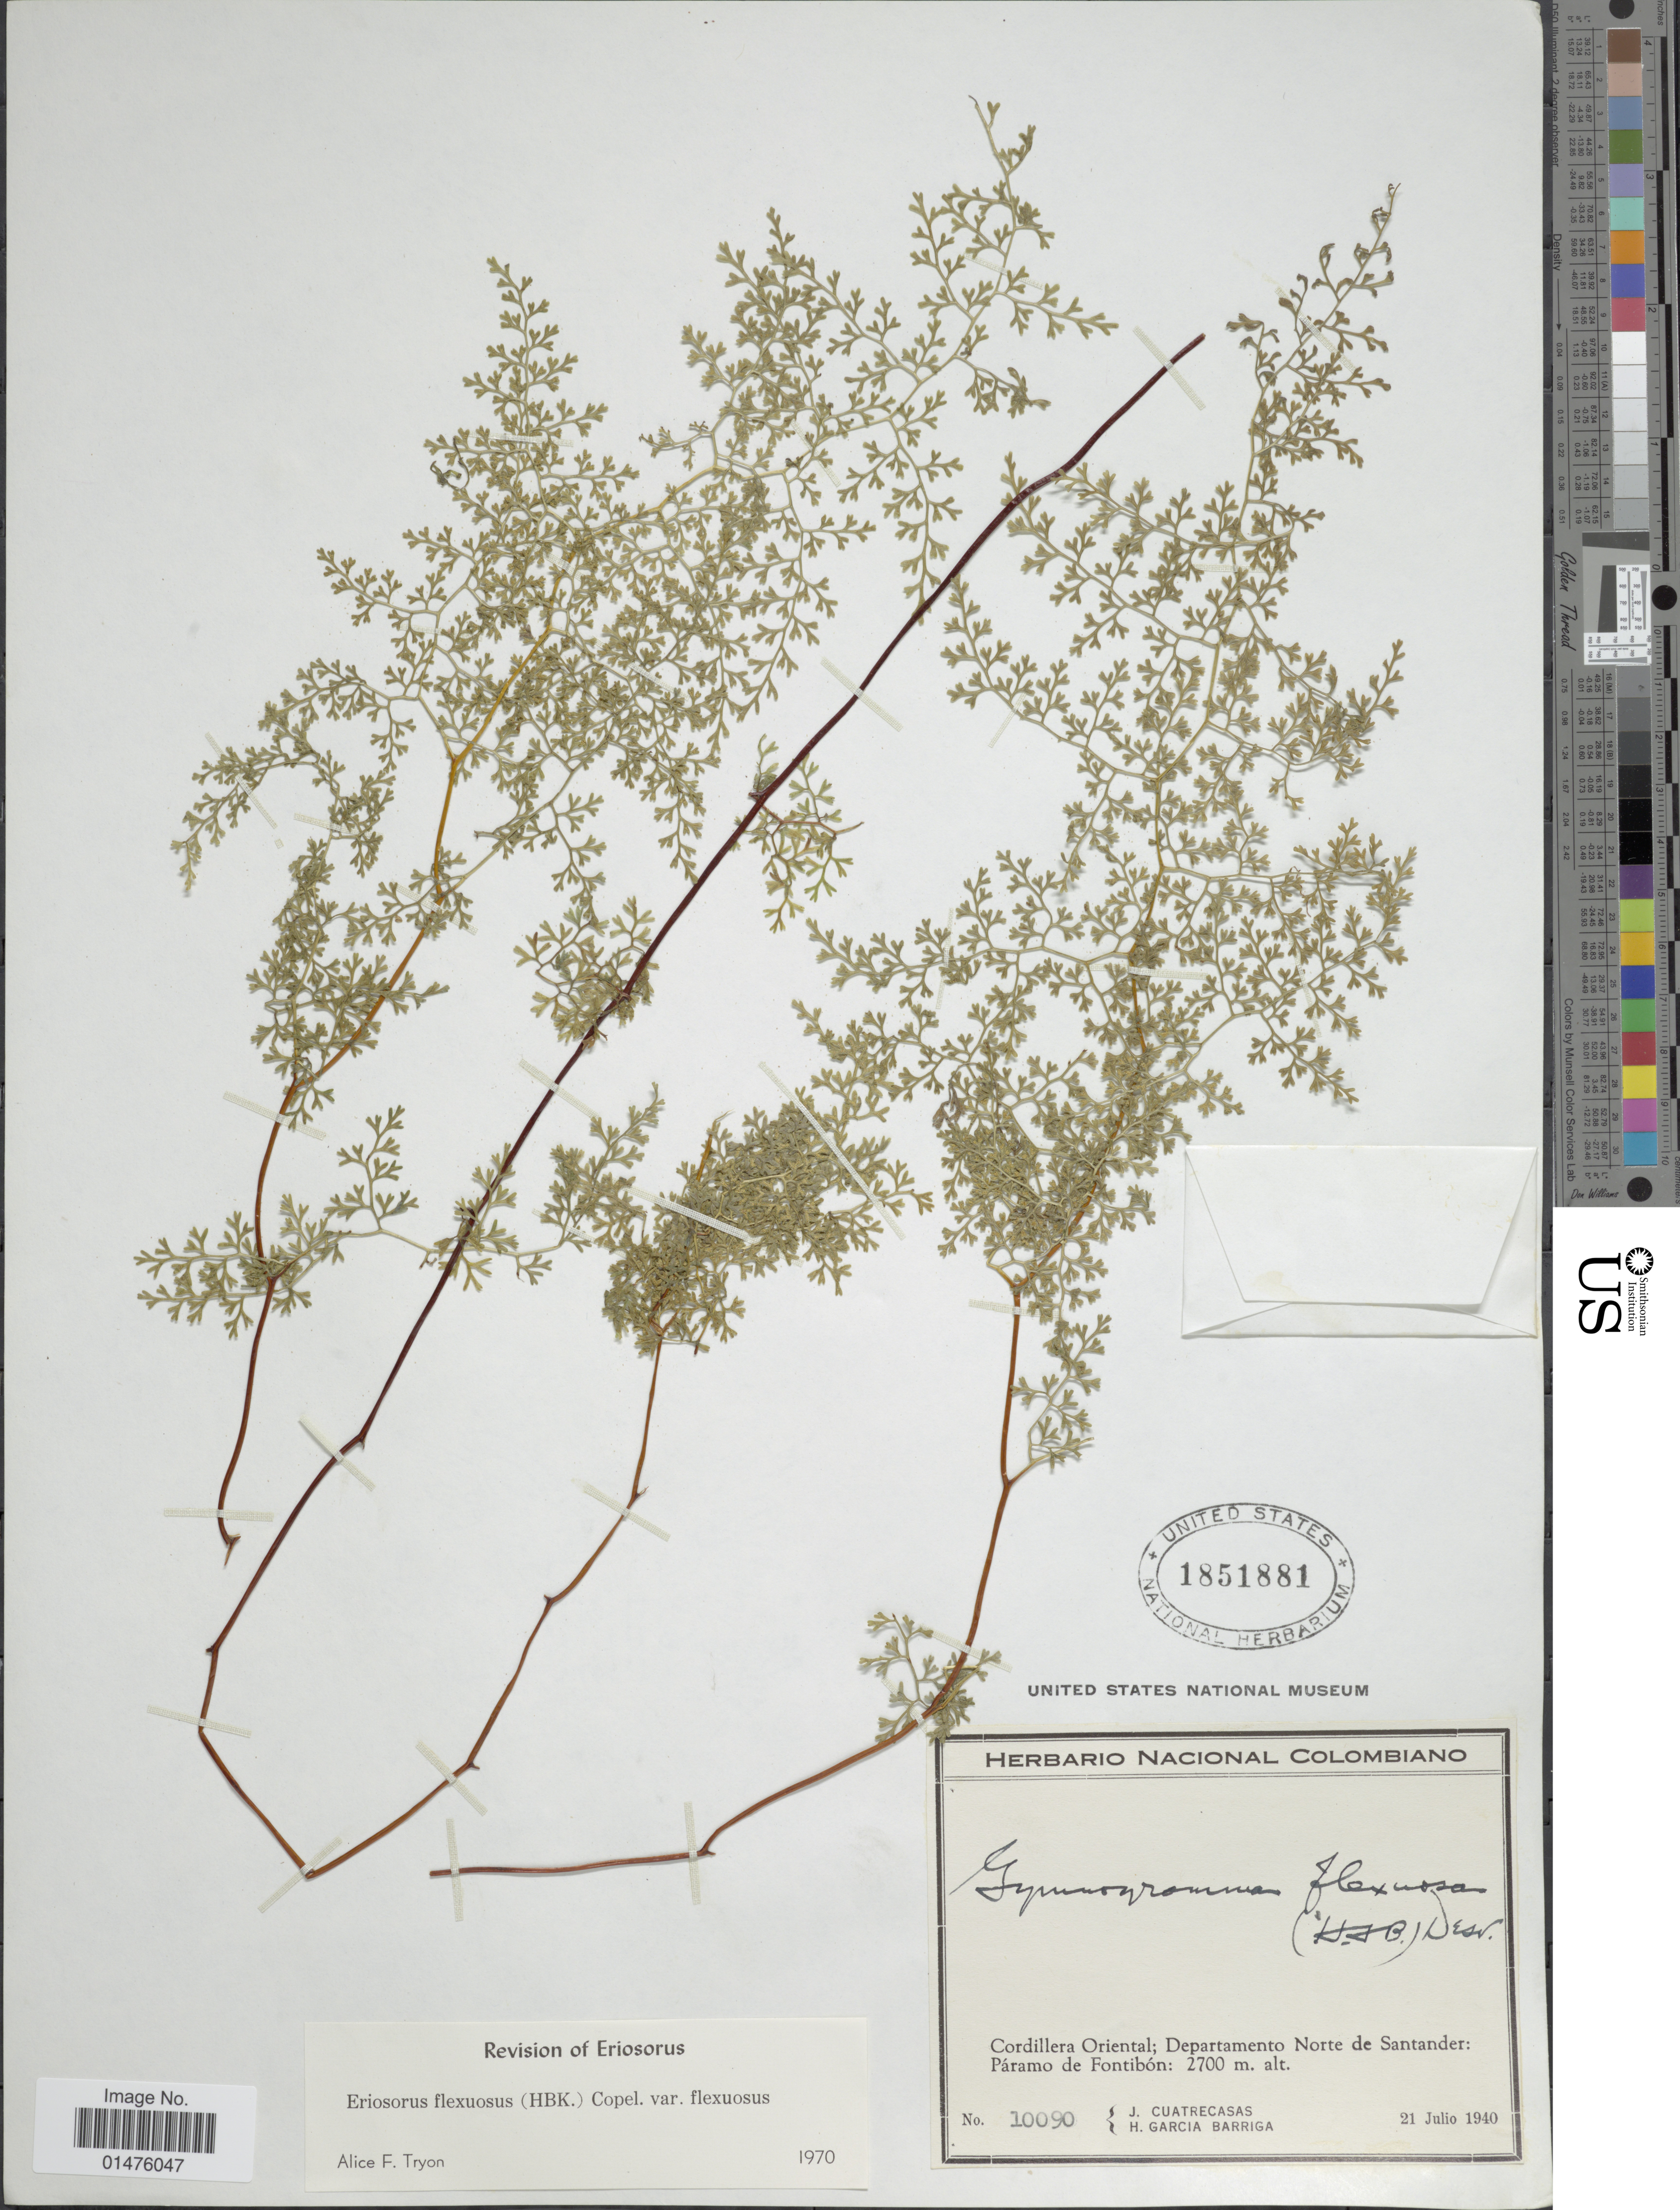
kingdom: Plantae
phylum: Tracheophyta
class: Polypodiopsida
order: Polypodiales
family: Pteridaceae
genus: Jamesonia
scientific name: Jamesonia flexuosa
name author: (Humb. & Bonpl.) Christenh.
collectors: J. Cuatrecasas & H. García Barriga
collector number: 10090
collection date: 1940-07-21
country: Colombia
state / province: Norte de Santander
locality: Cordillera Oriental; Departamento Norte de Santander: Páramo de Fontibón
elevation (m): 2700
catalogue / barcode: US 1851881